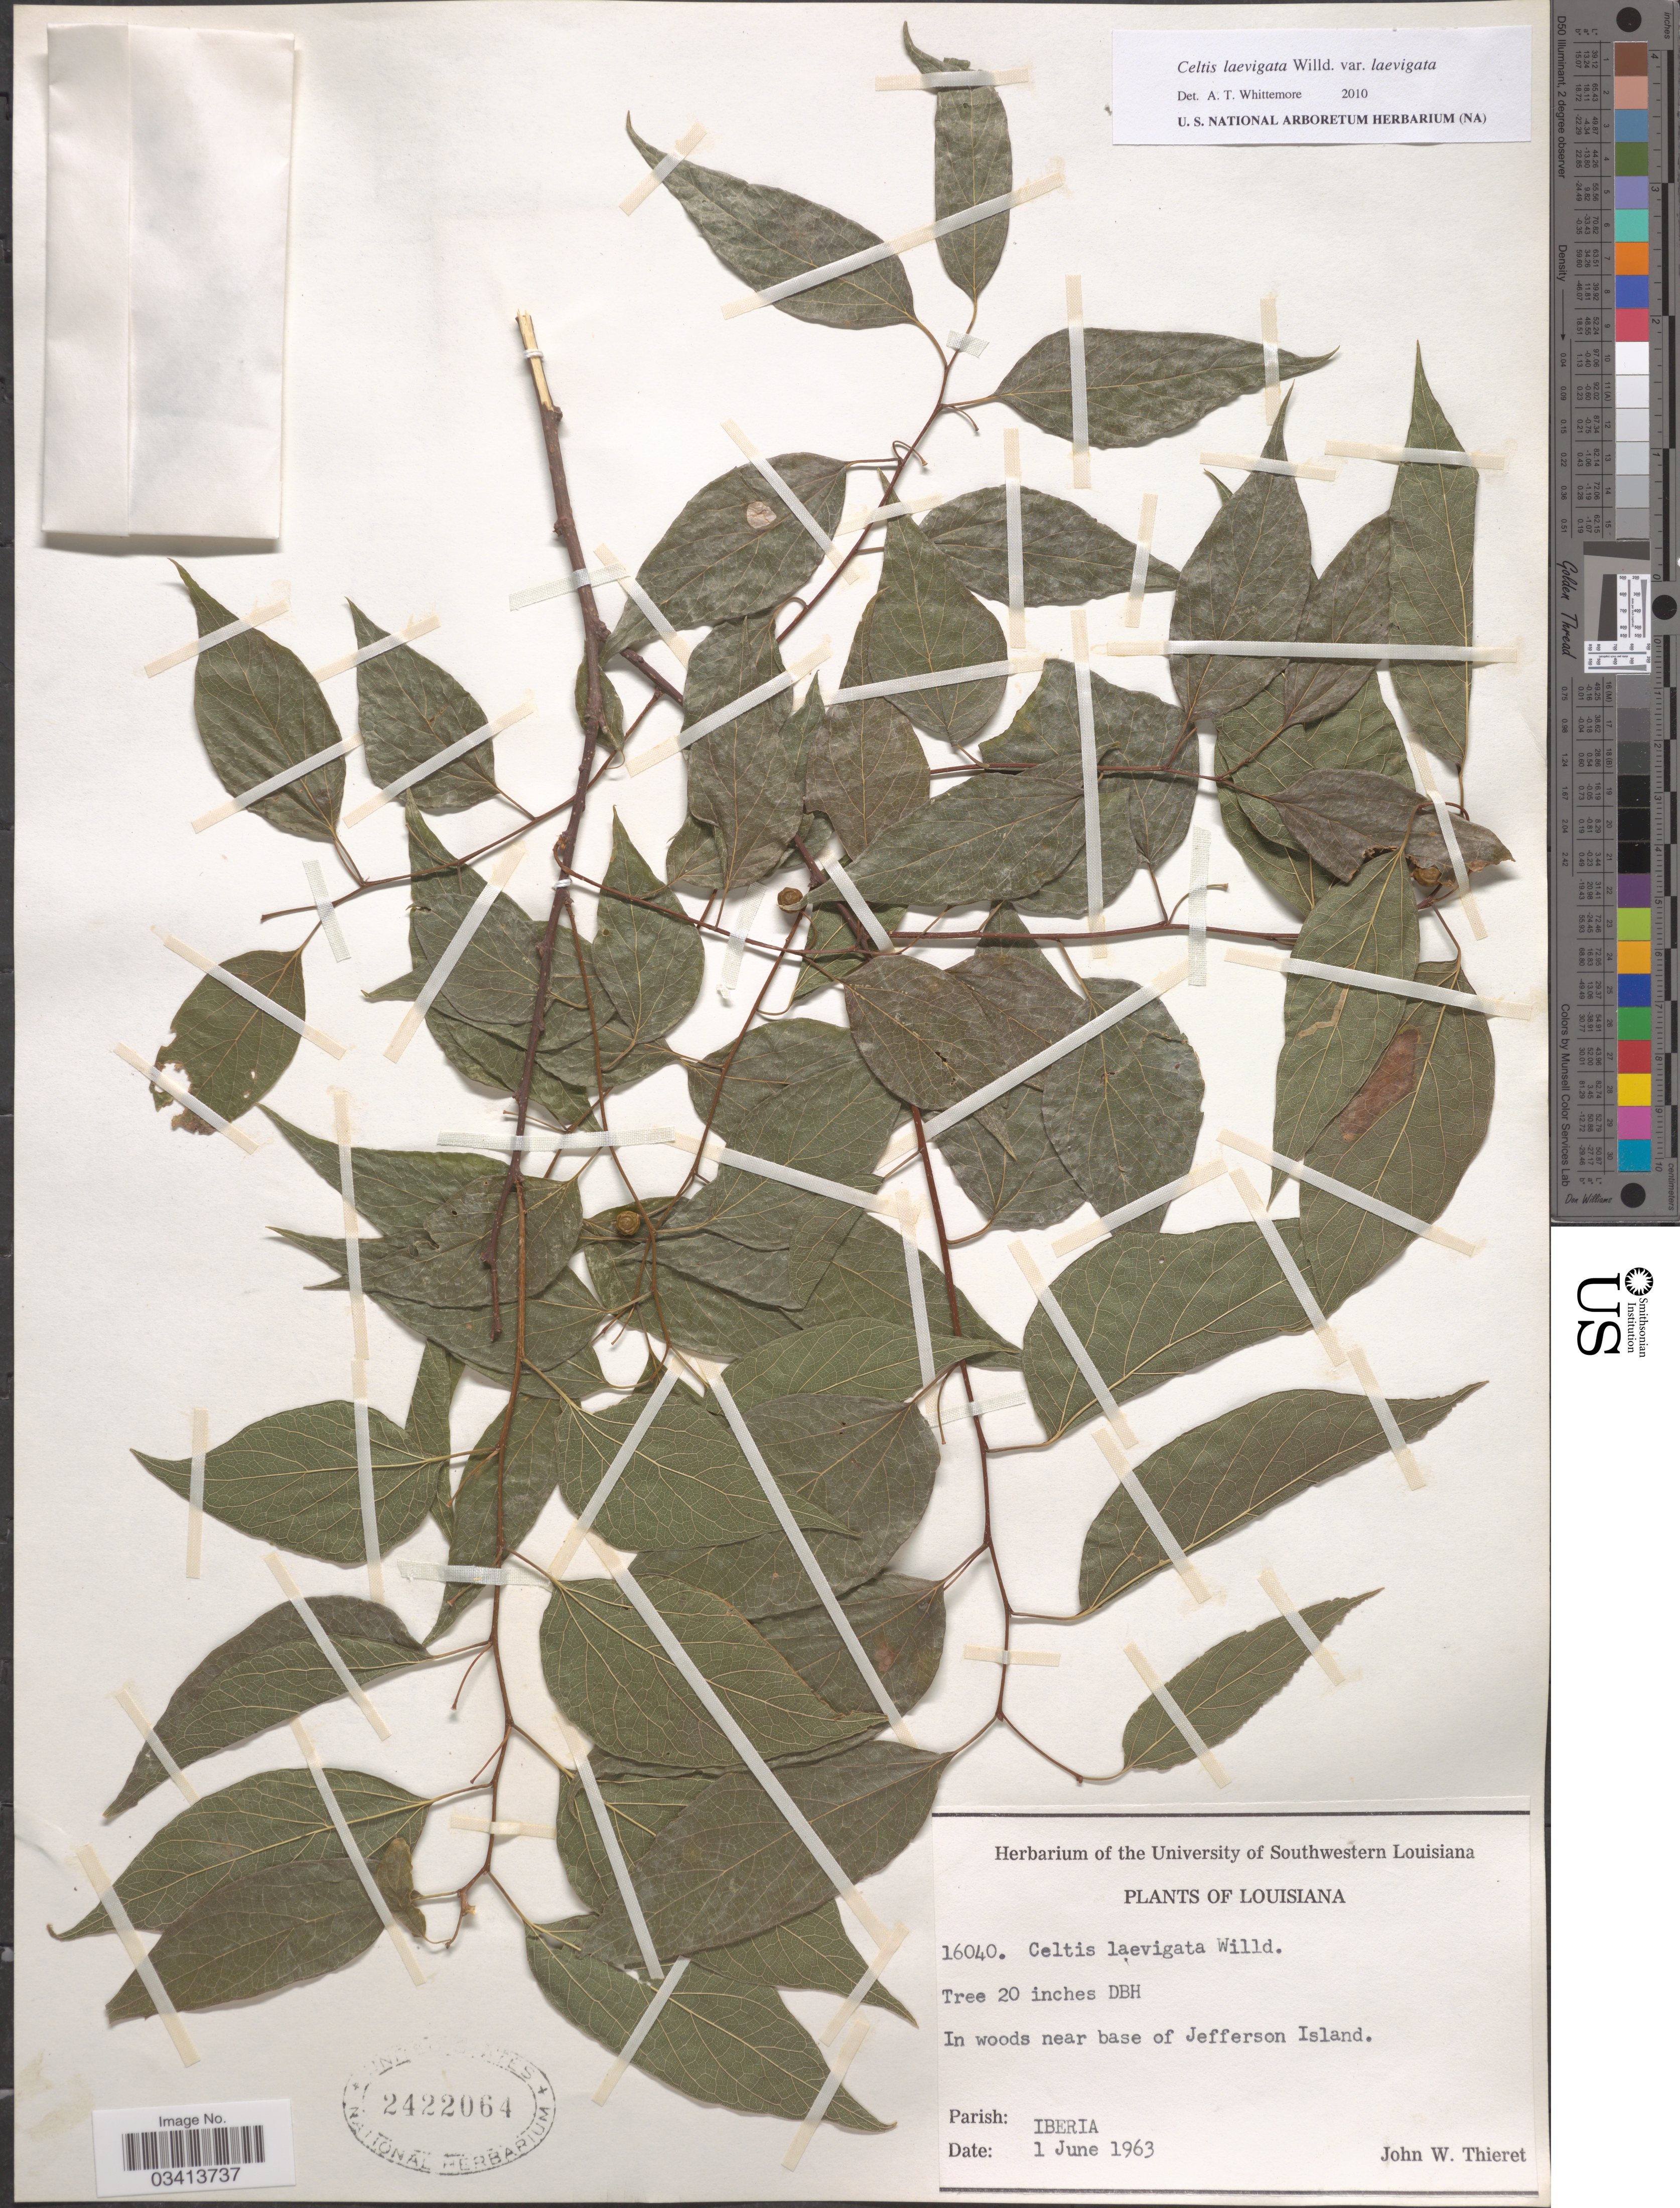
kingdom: Plantae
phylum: Tracheophyta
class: Magnoliopsida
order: Rosales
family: Cannabaceae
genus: Celtis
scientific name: Celtis laevigata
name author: Willd.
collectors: J. W. Thieret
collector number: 16040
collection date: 1963-06-01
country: United States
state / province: Louisiana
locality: In woods near base of Jefferson Island. Parish: Iberia.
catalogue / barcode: US 2422064